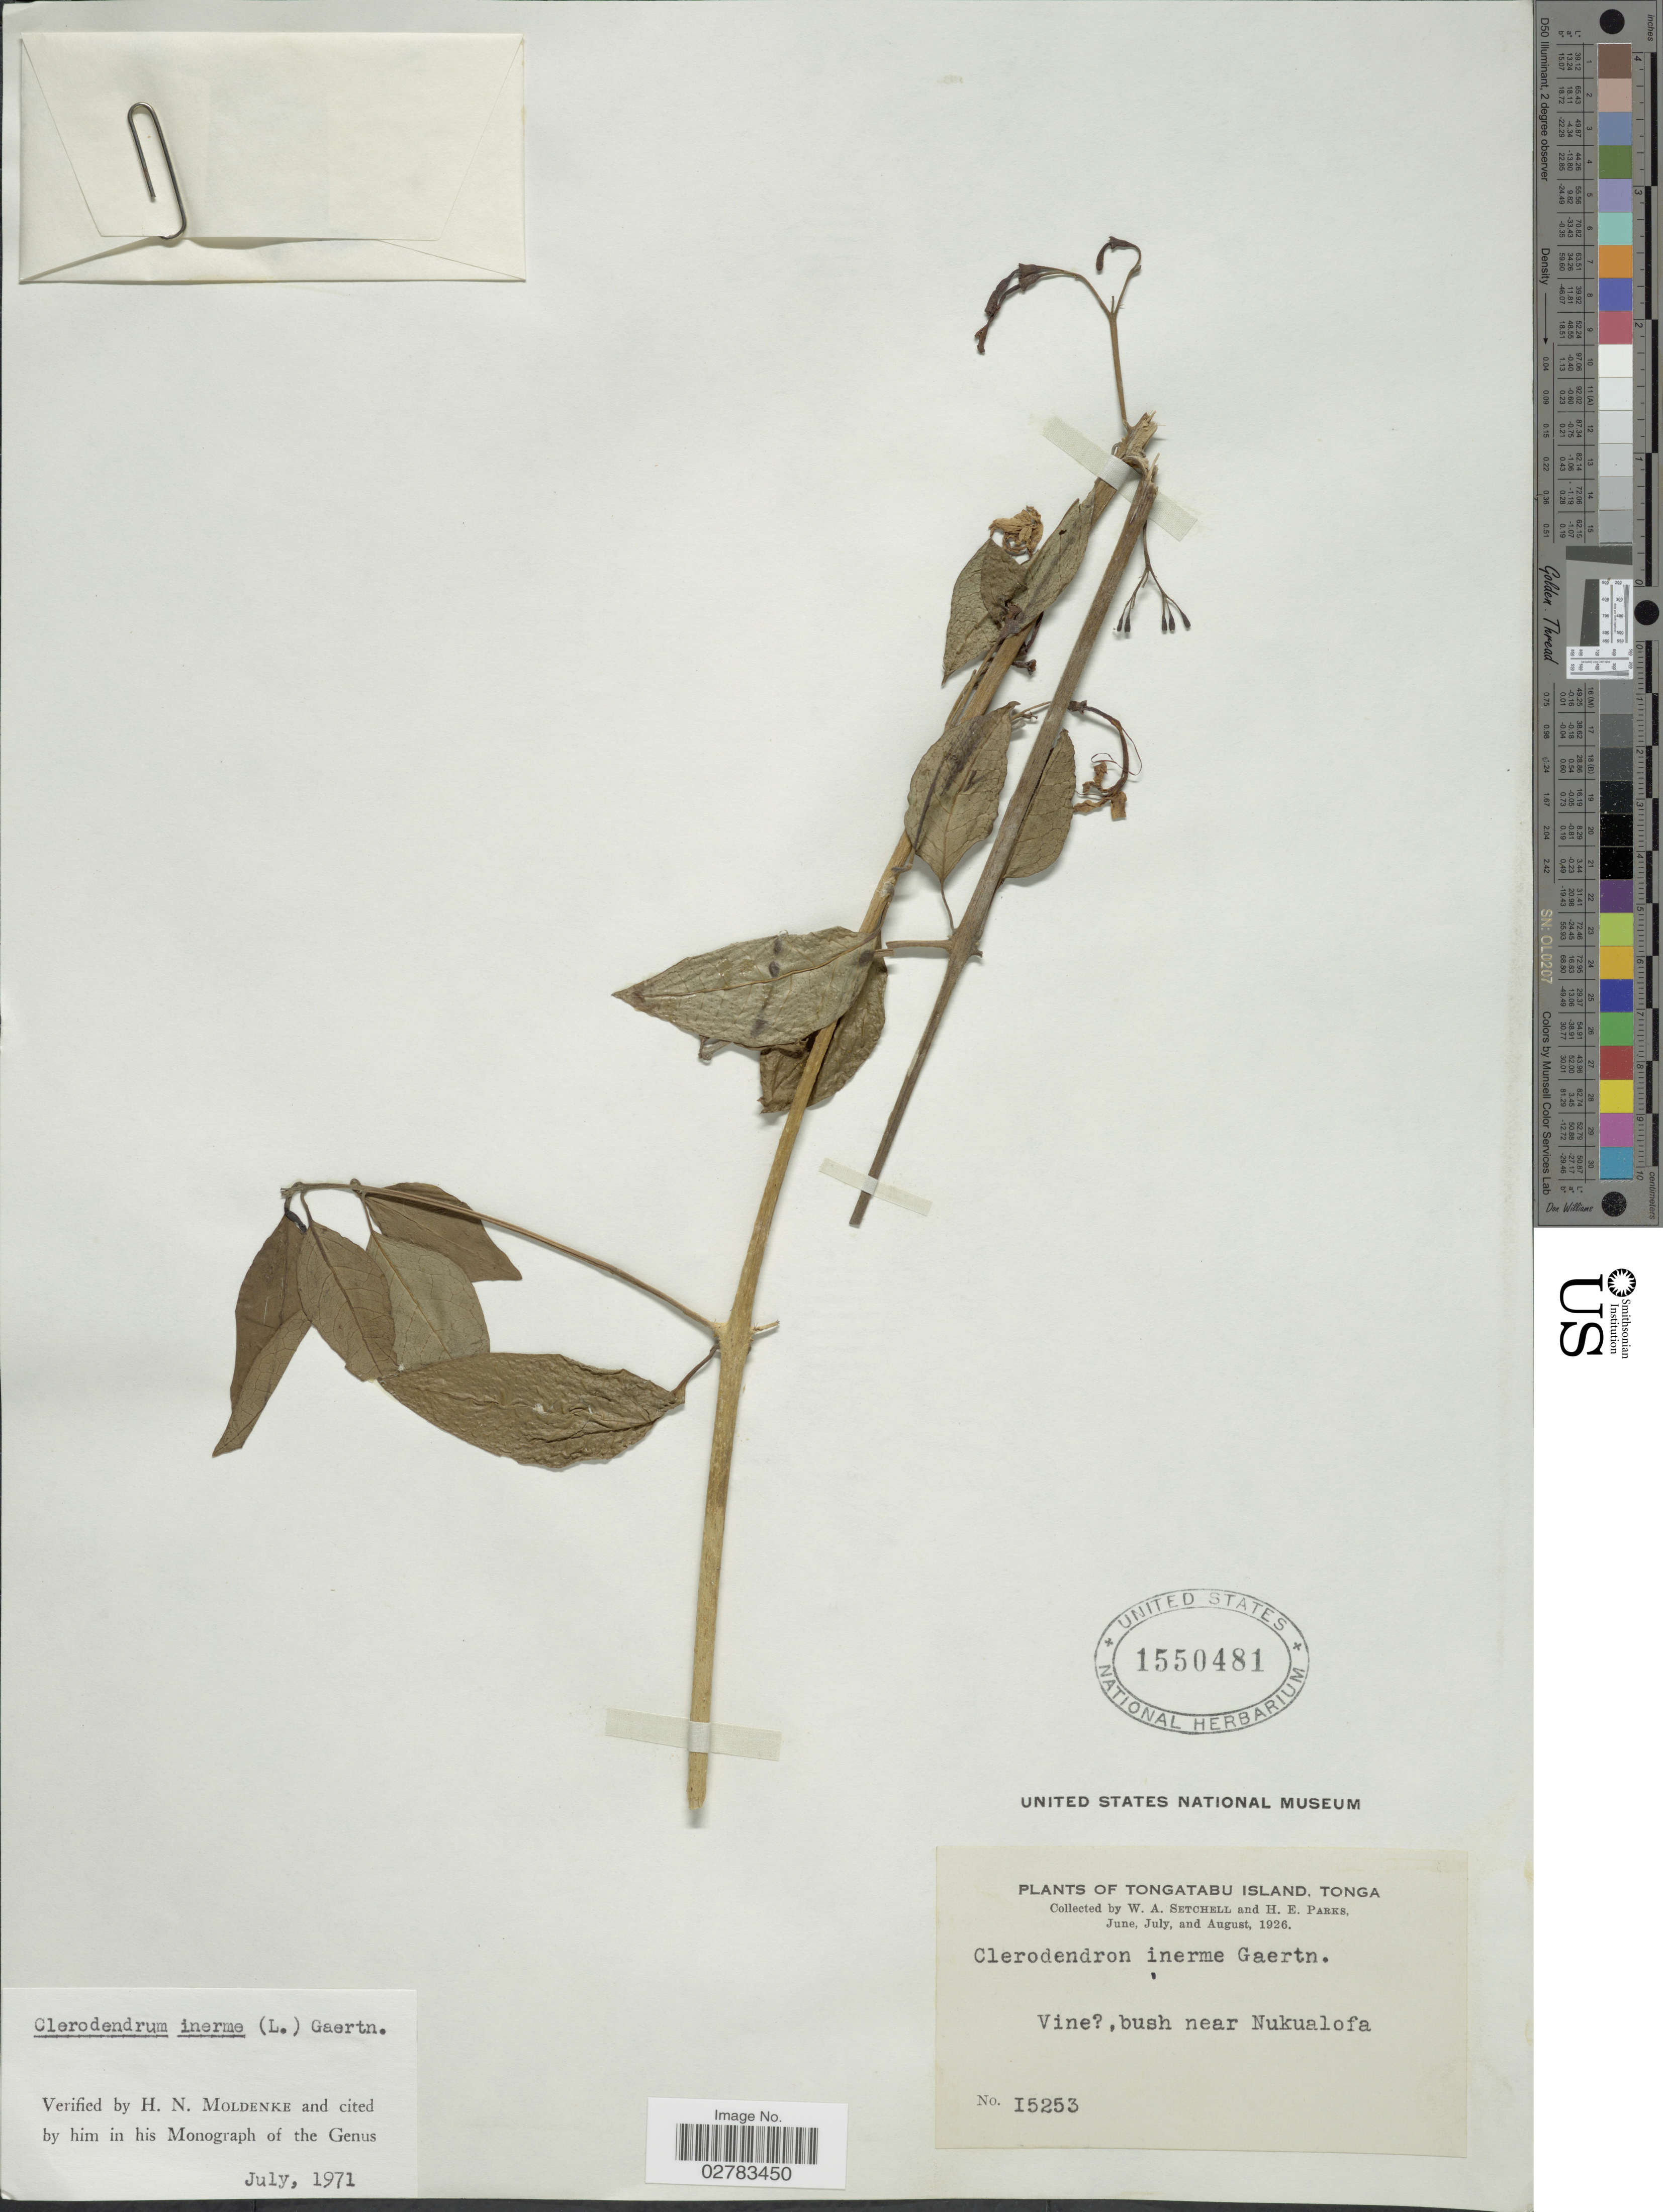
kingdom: Plantae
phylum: Tracheophyta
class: Magnoliopsida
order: Lamiales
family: Lamiaceae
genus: Clerodendrum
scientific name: Clerodendrum inerme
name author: (L.) Gaertn.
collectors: W. Setchell & H. E. Parks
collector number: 15253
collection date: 1916-06/1926-08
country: Tonga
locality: Tongatabu Island, Tonga, bush near Nukualofa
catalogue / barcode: US 1550481